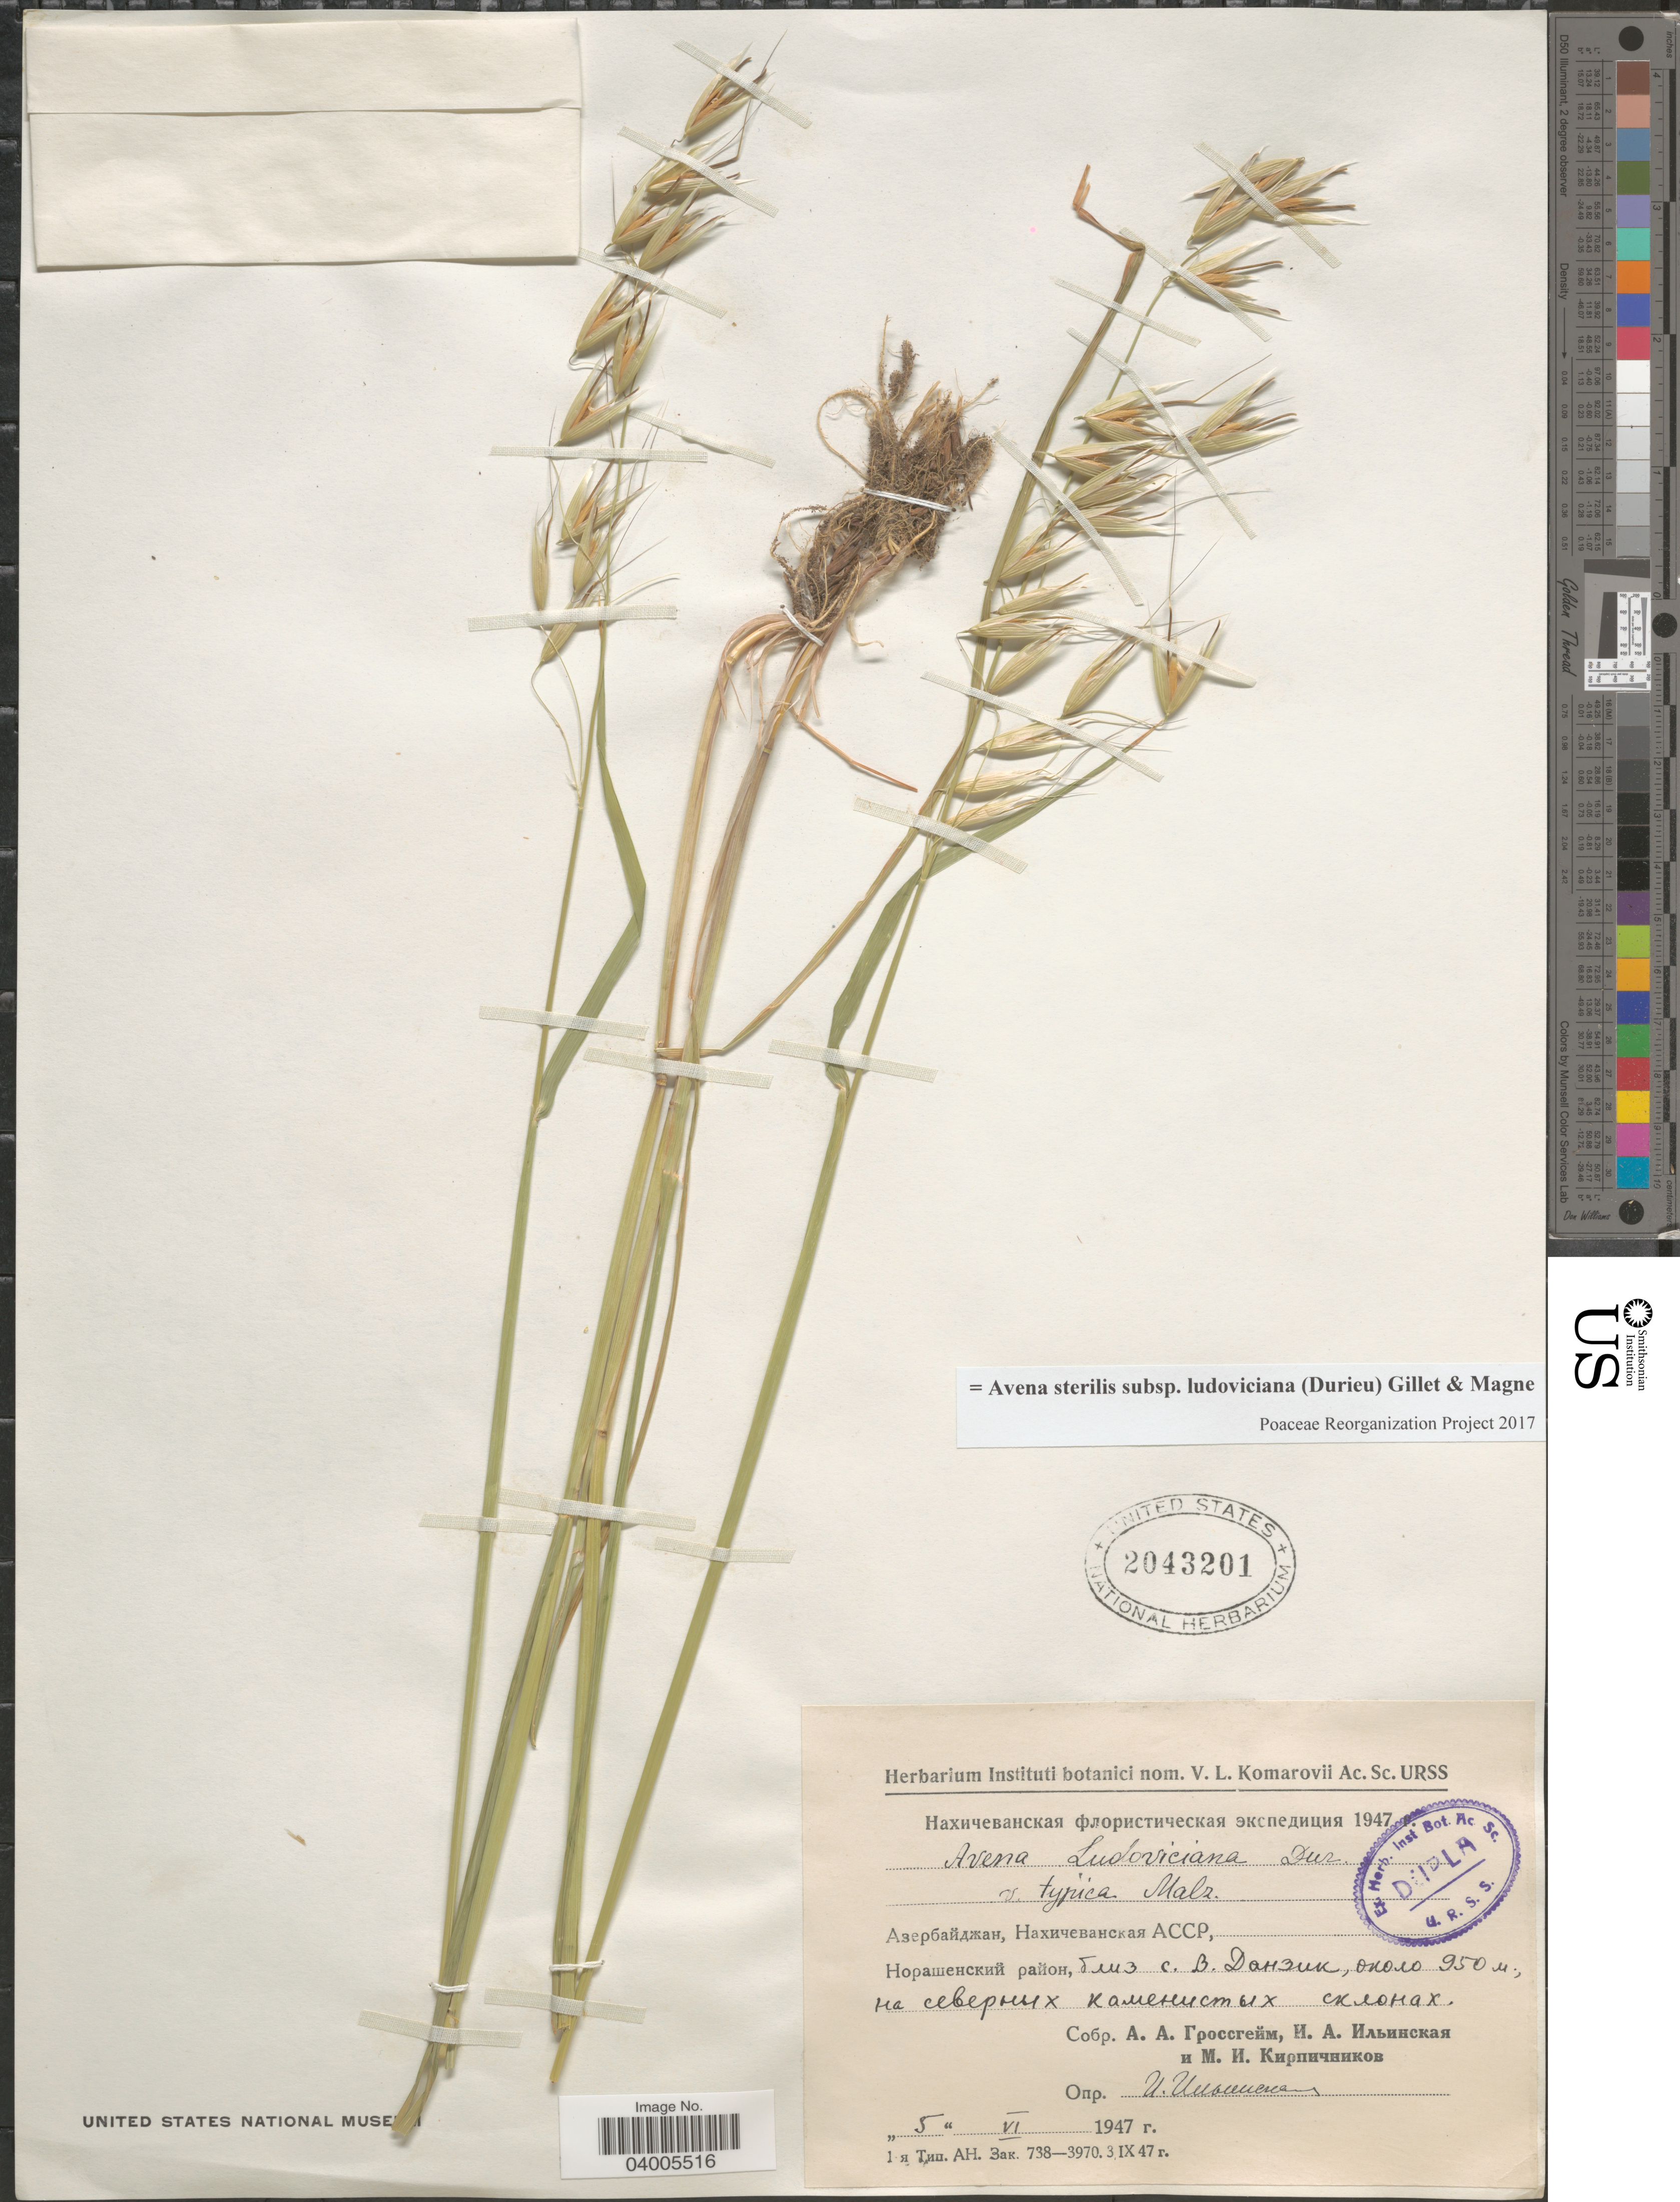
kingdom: Plantae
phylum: Tracheophyta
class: Liliopsida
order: Poales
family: Poaceae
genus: Avena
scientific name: Avena sterilis subsp. ludoviciana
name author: (Durieu) J.M. Gillett & Magne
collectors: A. Grossgeim, I. Ilinskaya & M. Kirpichnikov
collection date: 1947-06-05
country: Azerbaijan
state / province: Nakhchivan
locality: Near Danzik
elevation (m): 950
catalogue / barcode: US 2043201